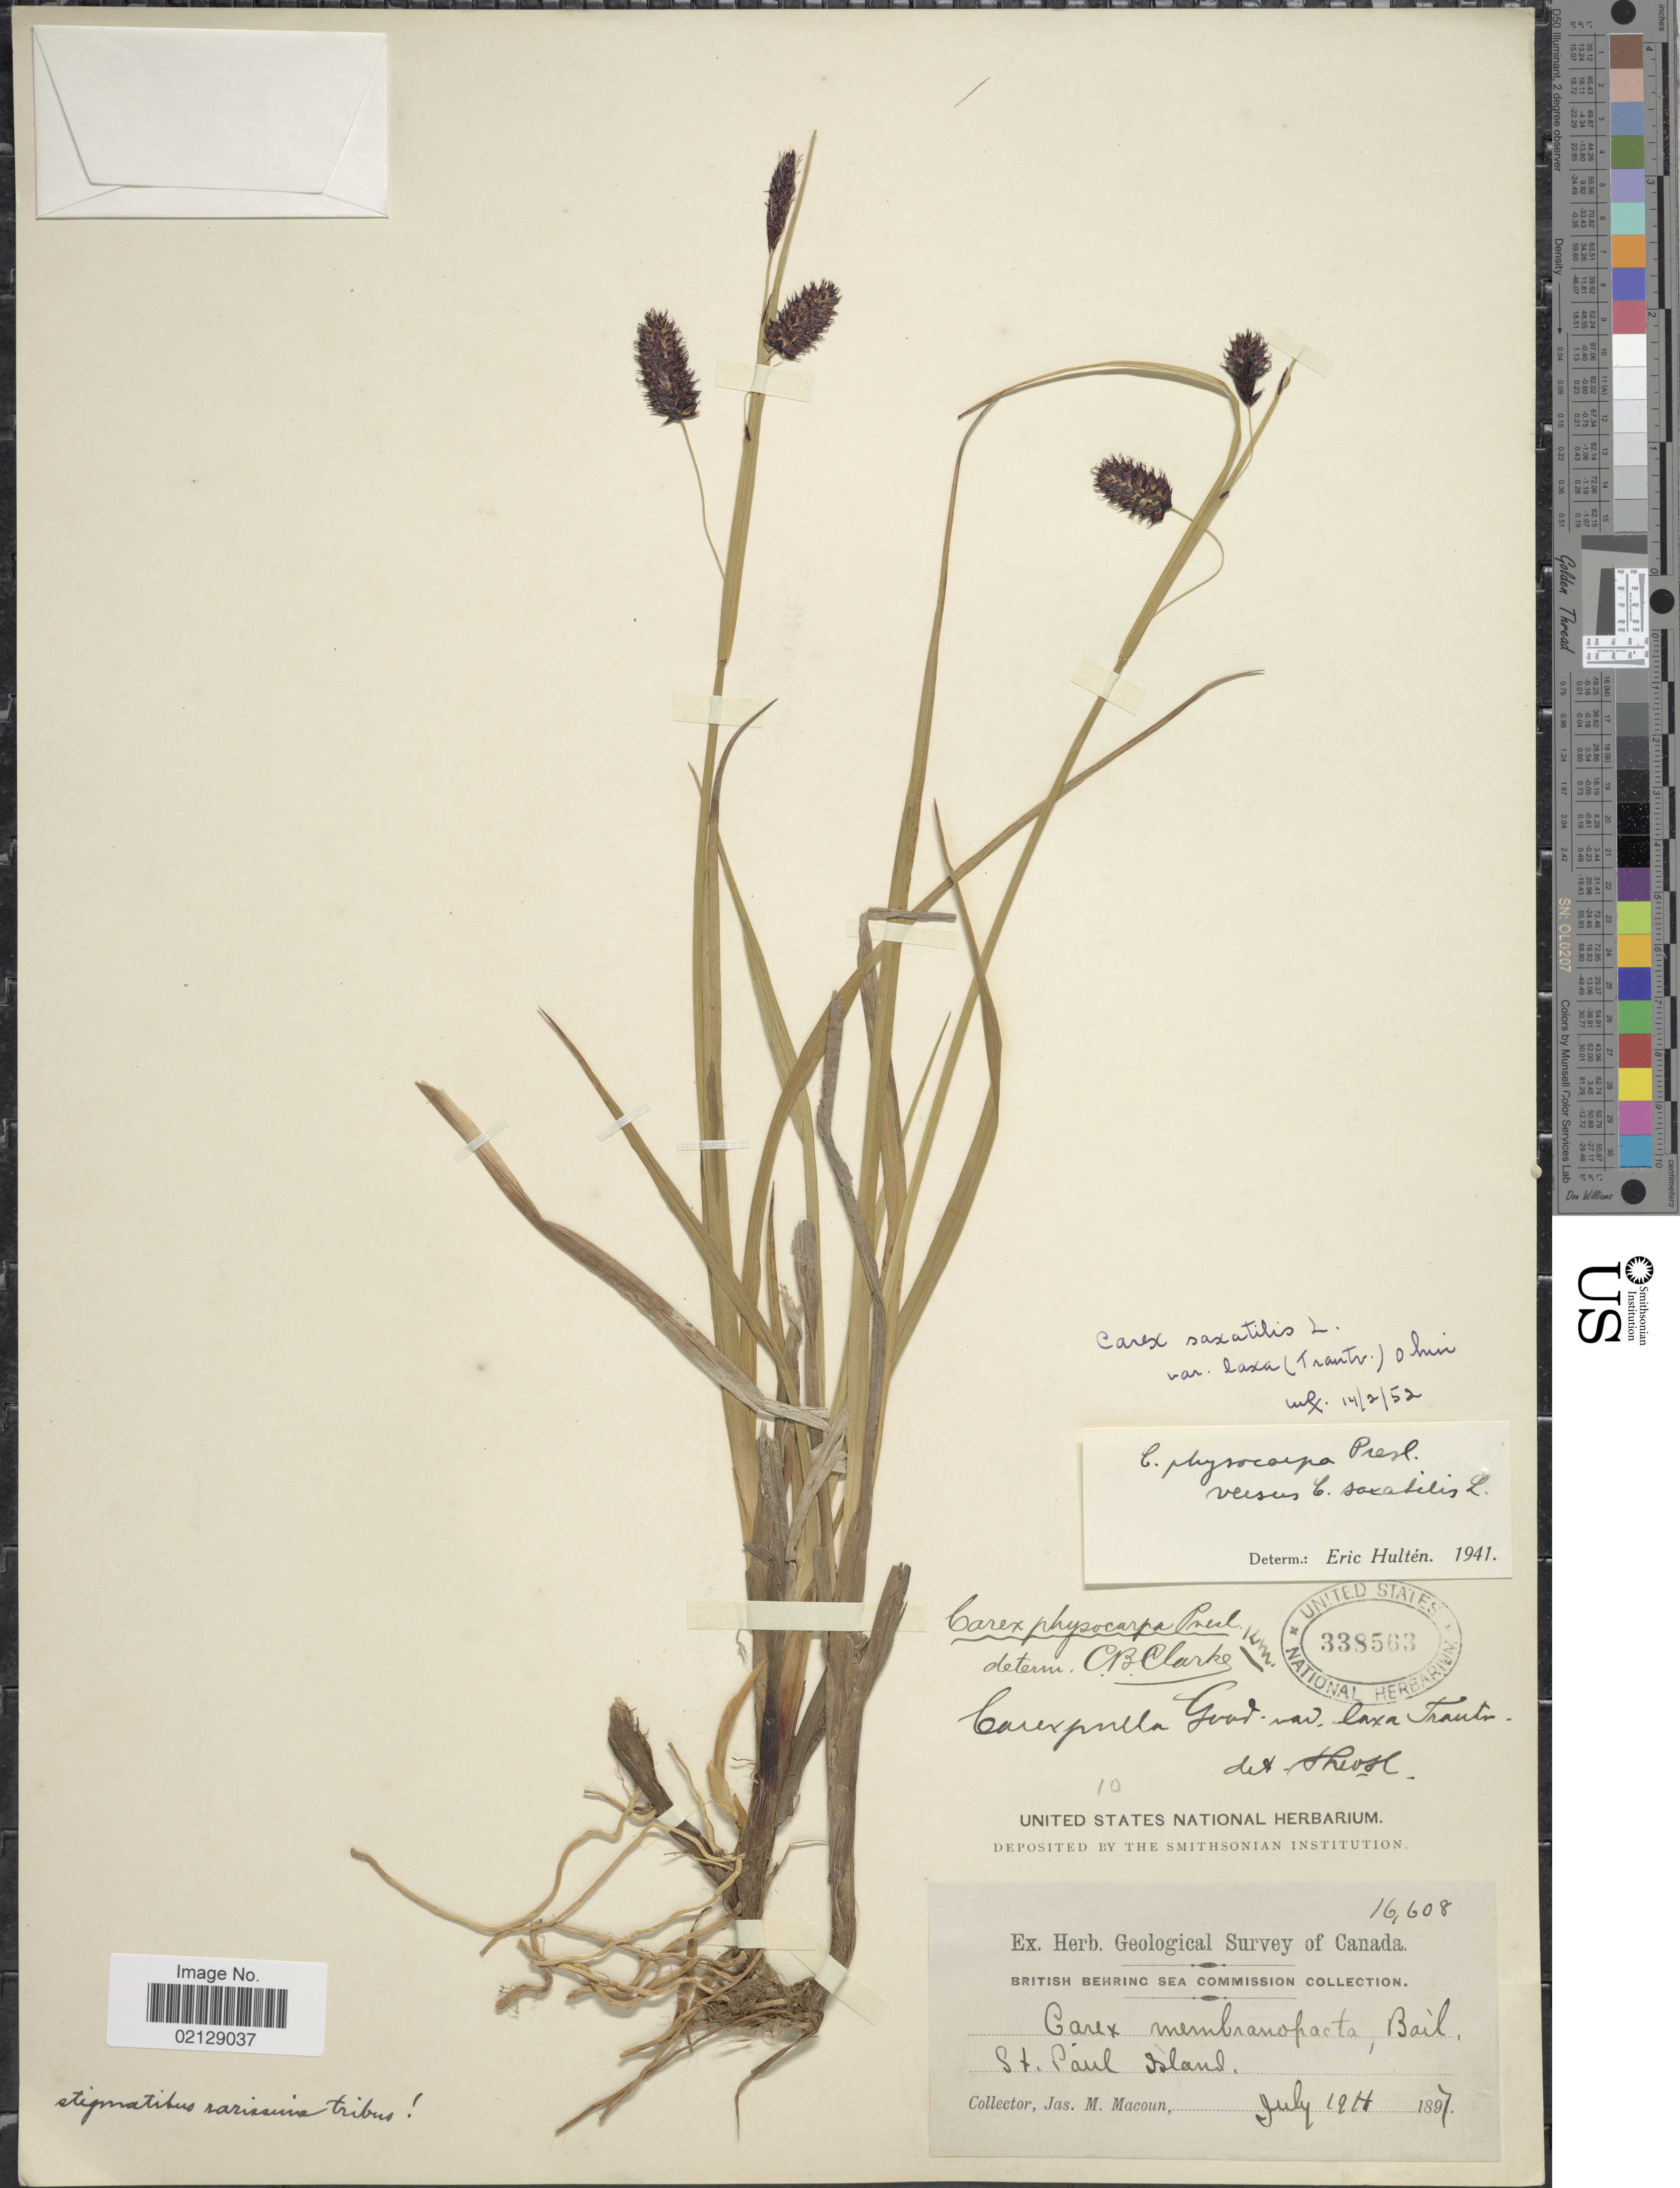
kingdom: Plantae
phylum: Tracheophyta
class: Liliopsida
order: Poales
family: Cyperaceae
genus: Carex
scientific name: Carex saxatilis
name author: L.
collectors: J. M. Macoun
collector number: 16608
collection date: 1897-07-19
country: United States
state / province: Alaska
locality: British Behring Sea Commision, St. Paul Island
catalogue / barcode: US 338563